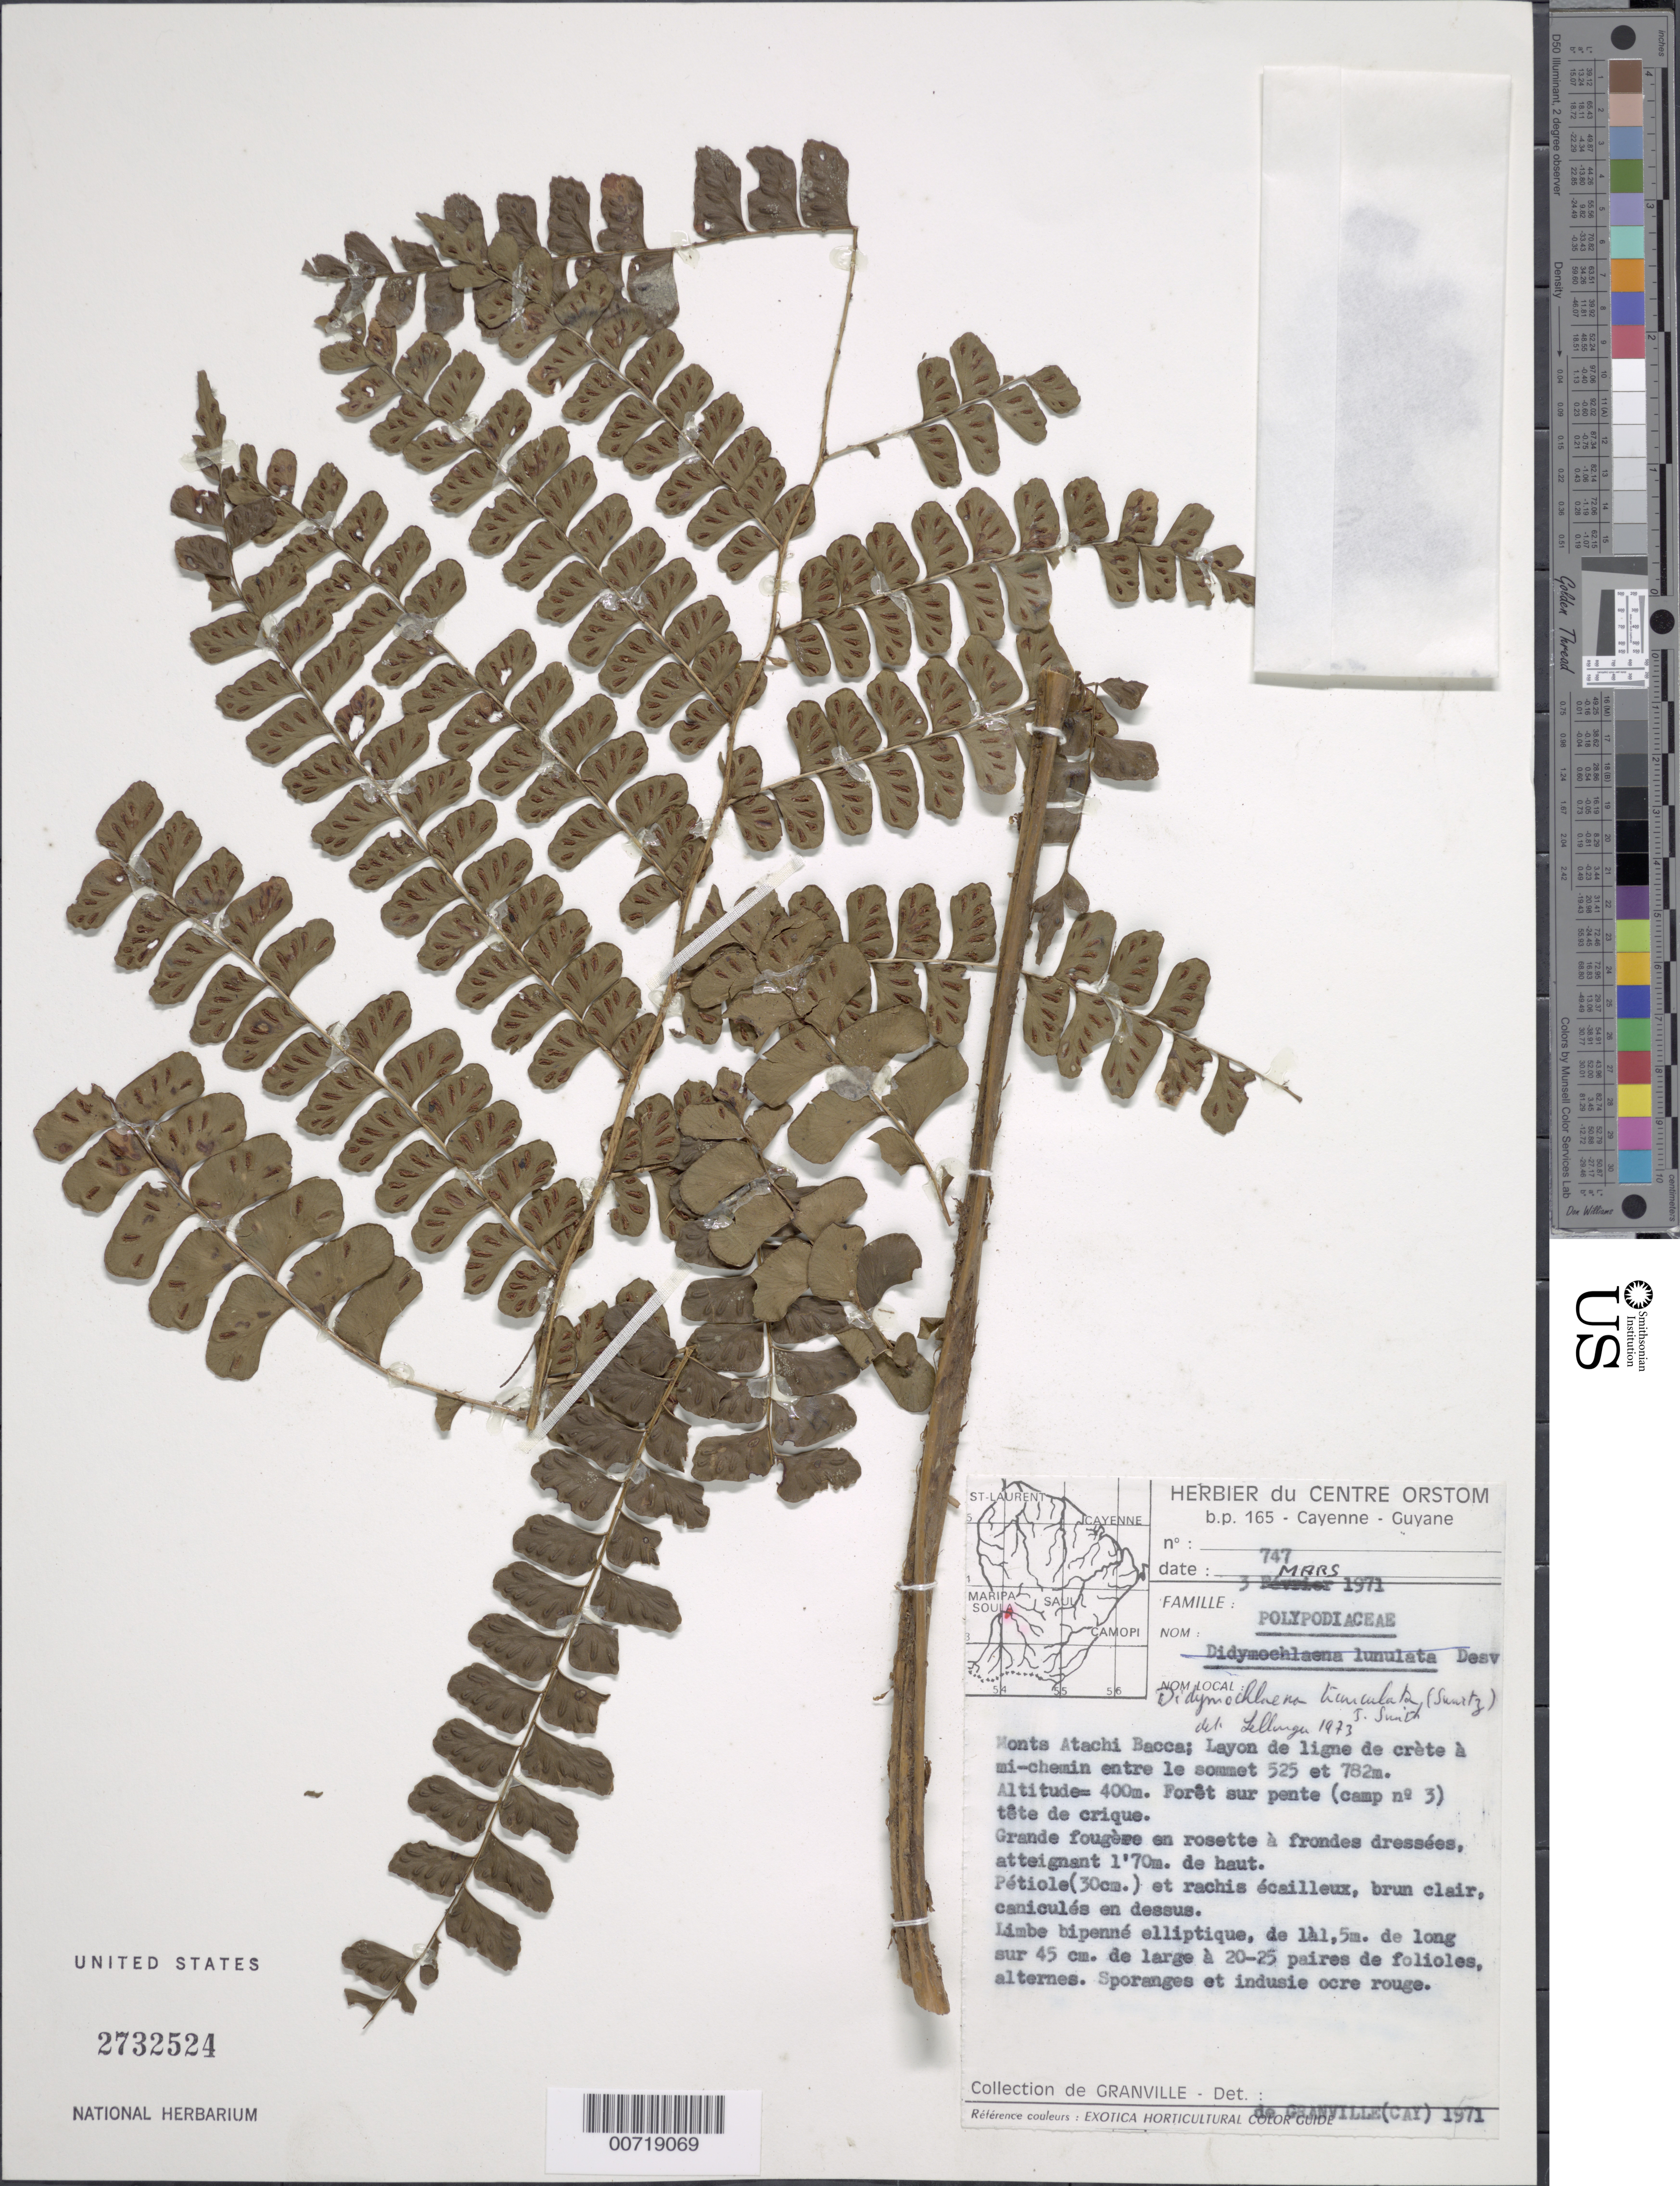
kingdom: Plantae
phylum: Tracheophyta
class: Polypodiopsida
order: Polypodiales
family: Didymochlaenaceae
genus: Didymochlaena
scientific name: Didymochlaena truncatula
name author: (Sw.) J. Sm.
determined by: Lellinger, David B., (BOT), Smithsonian Institution - National Museum of Natural History (UNITED STATES)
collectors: J.-J. de Granville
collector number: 747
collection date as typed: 3-Mar-71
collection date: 1971-03-03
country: French Guiana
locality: Monts Atachi Bacca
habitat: Slope forest, along creek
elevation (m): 400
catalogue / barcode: US 2732524